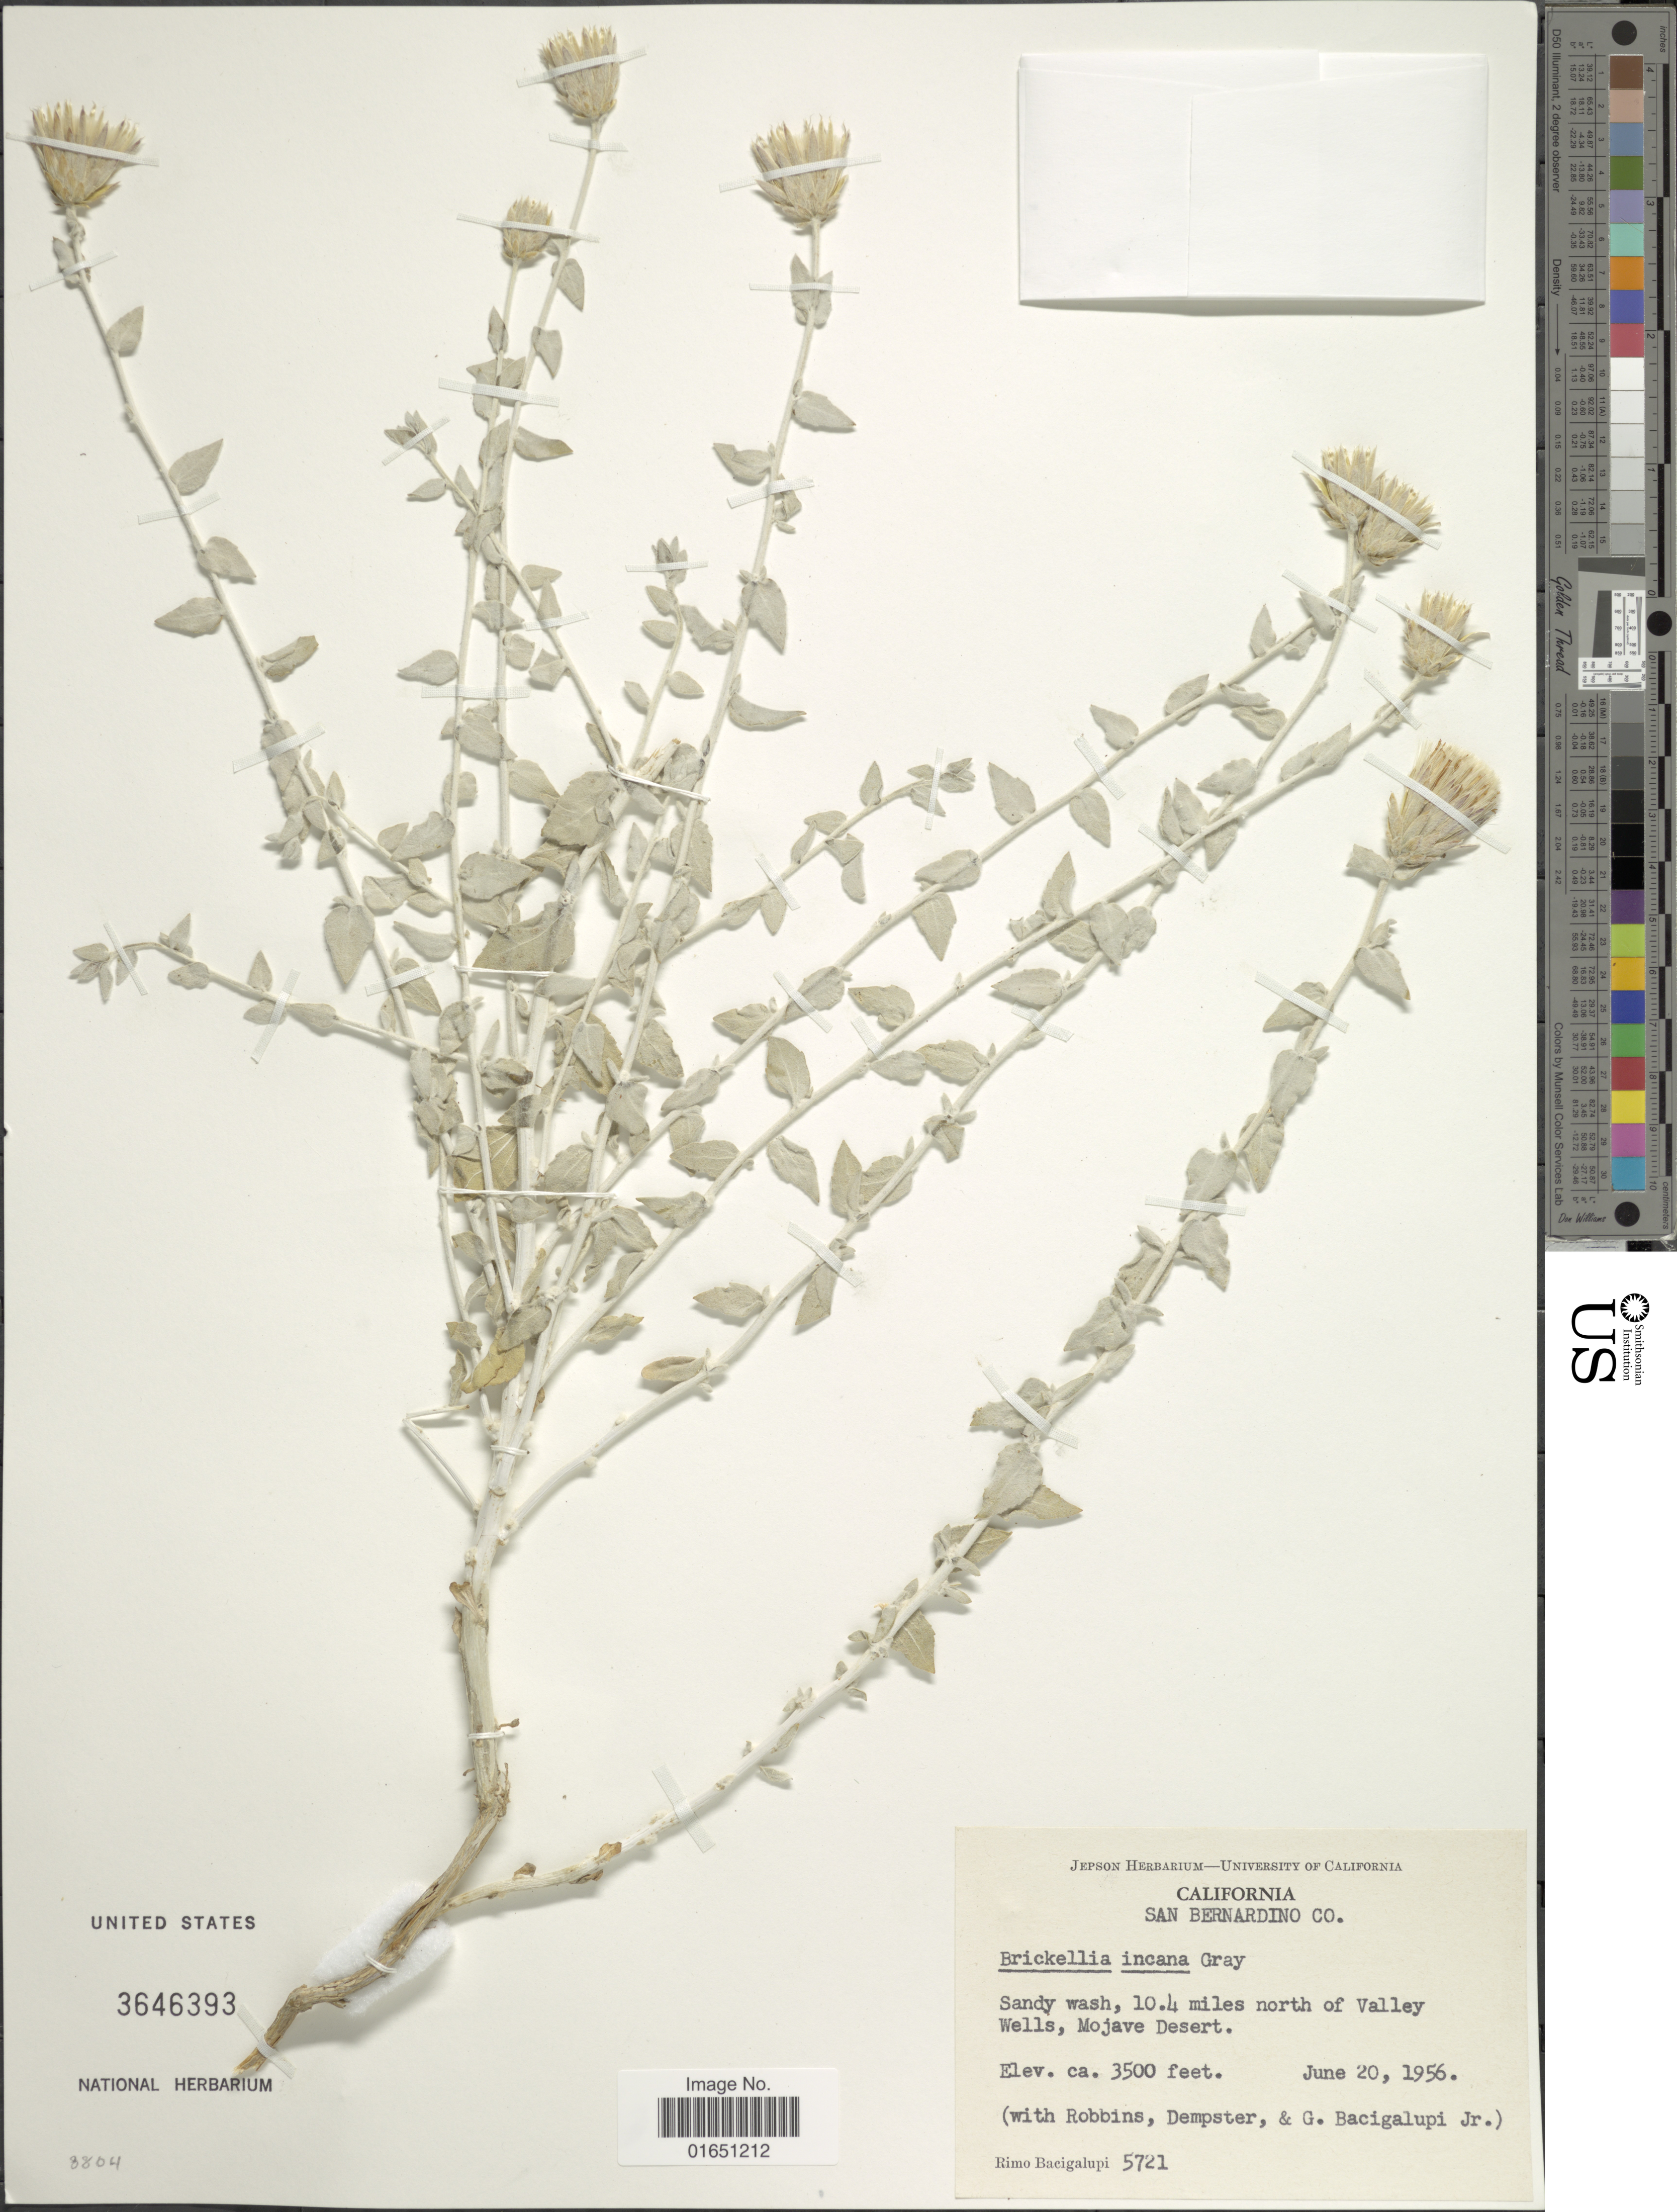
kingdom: Plantae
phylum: Tracheophyta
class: Magnoliopsida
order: Asterales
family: Asteraceae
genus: Brickellia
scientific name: Brickellia incana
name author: A. Gray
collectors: R. Bacigalupi, -- Robbins, Dempster & G. Bacigalupi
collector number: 5721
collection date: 1956-06-20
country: United States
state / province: California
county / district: San Bernardino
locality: San Bernardino Co., 10.4 miles south north of Valley Wells, Mojave Desert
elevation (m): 1067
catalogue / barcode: US 3646393